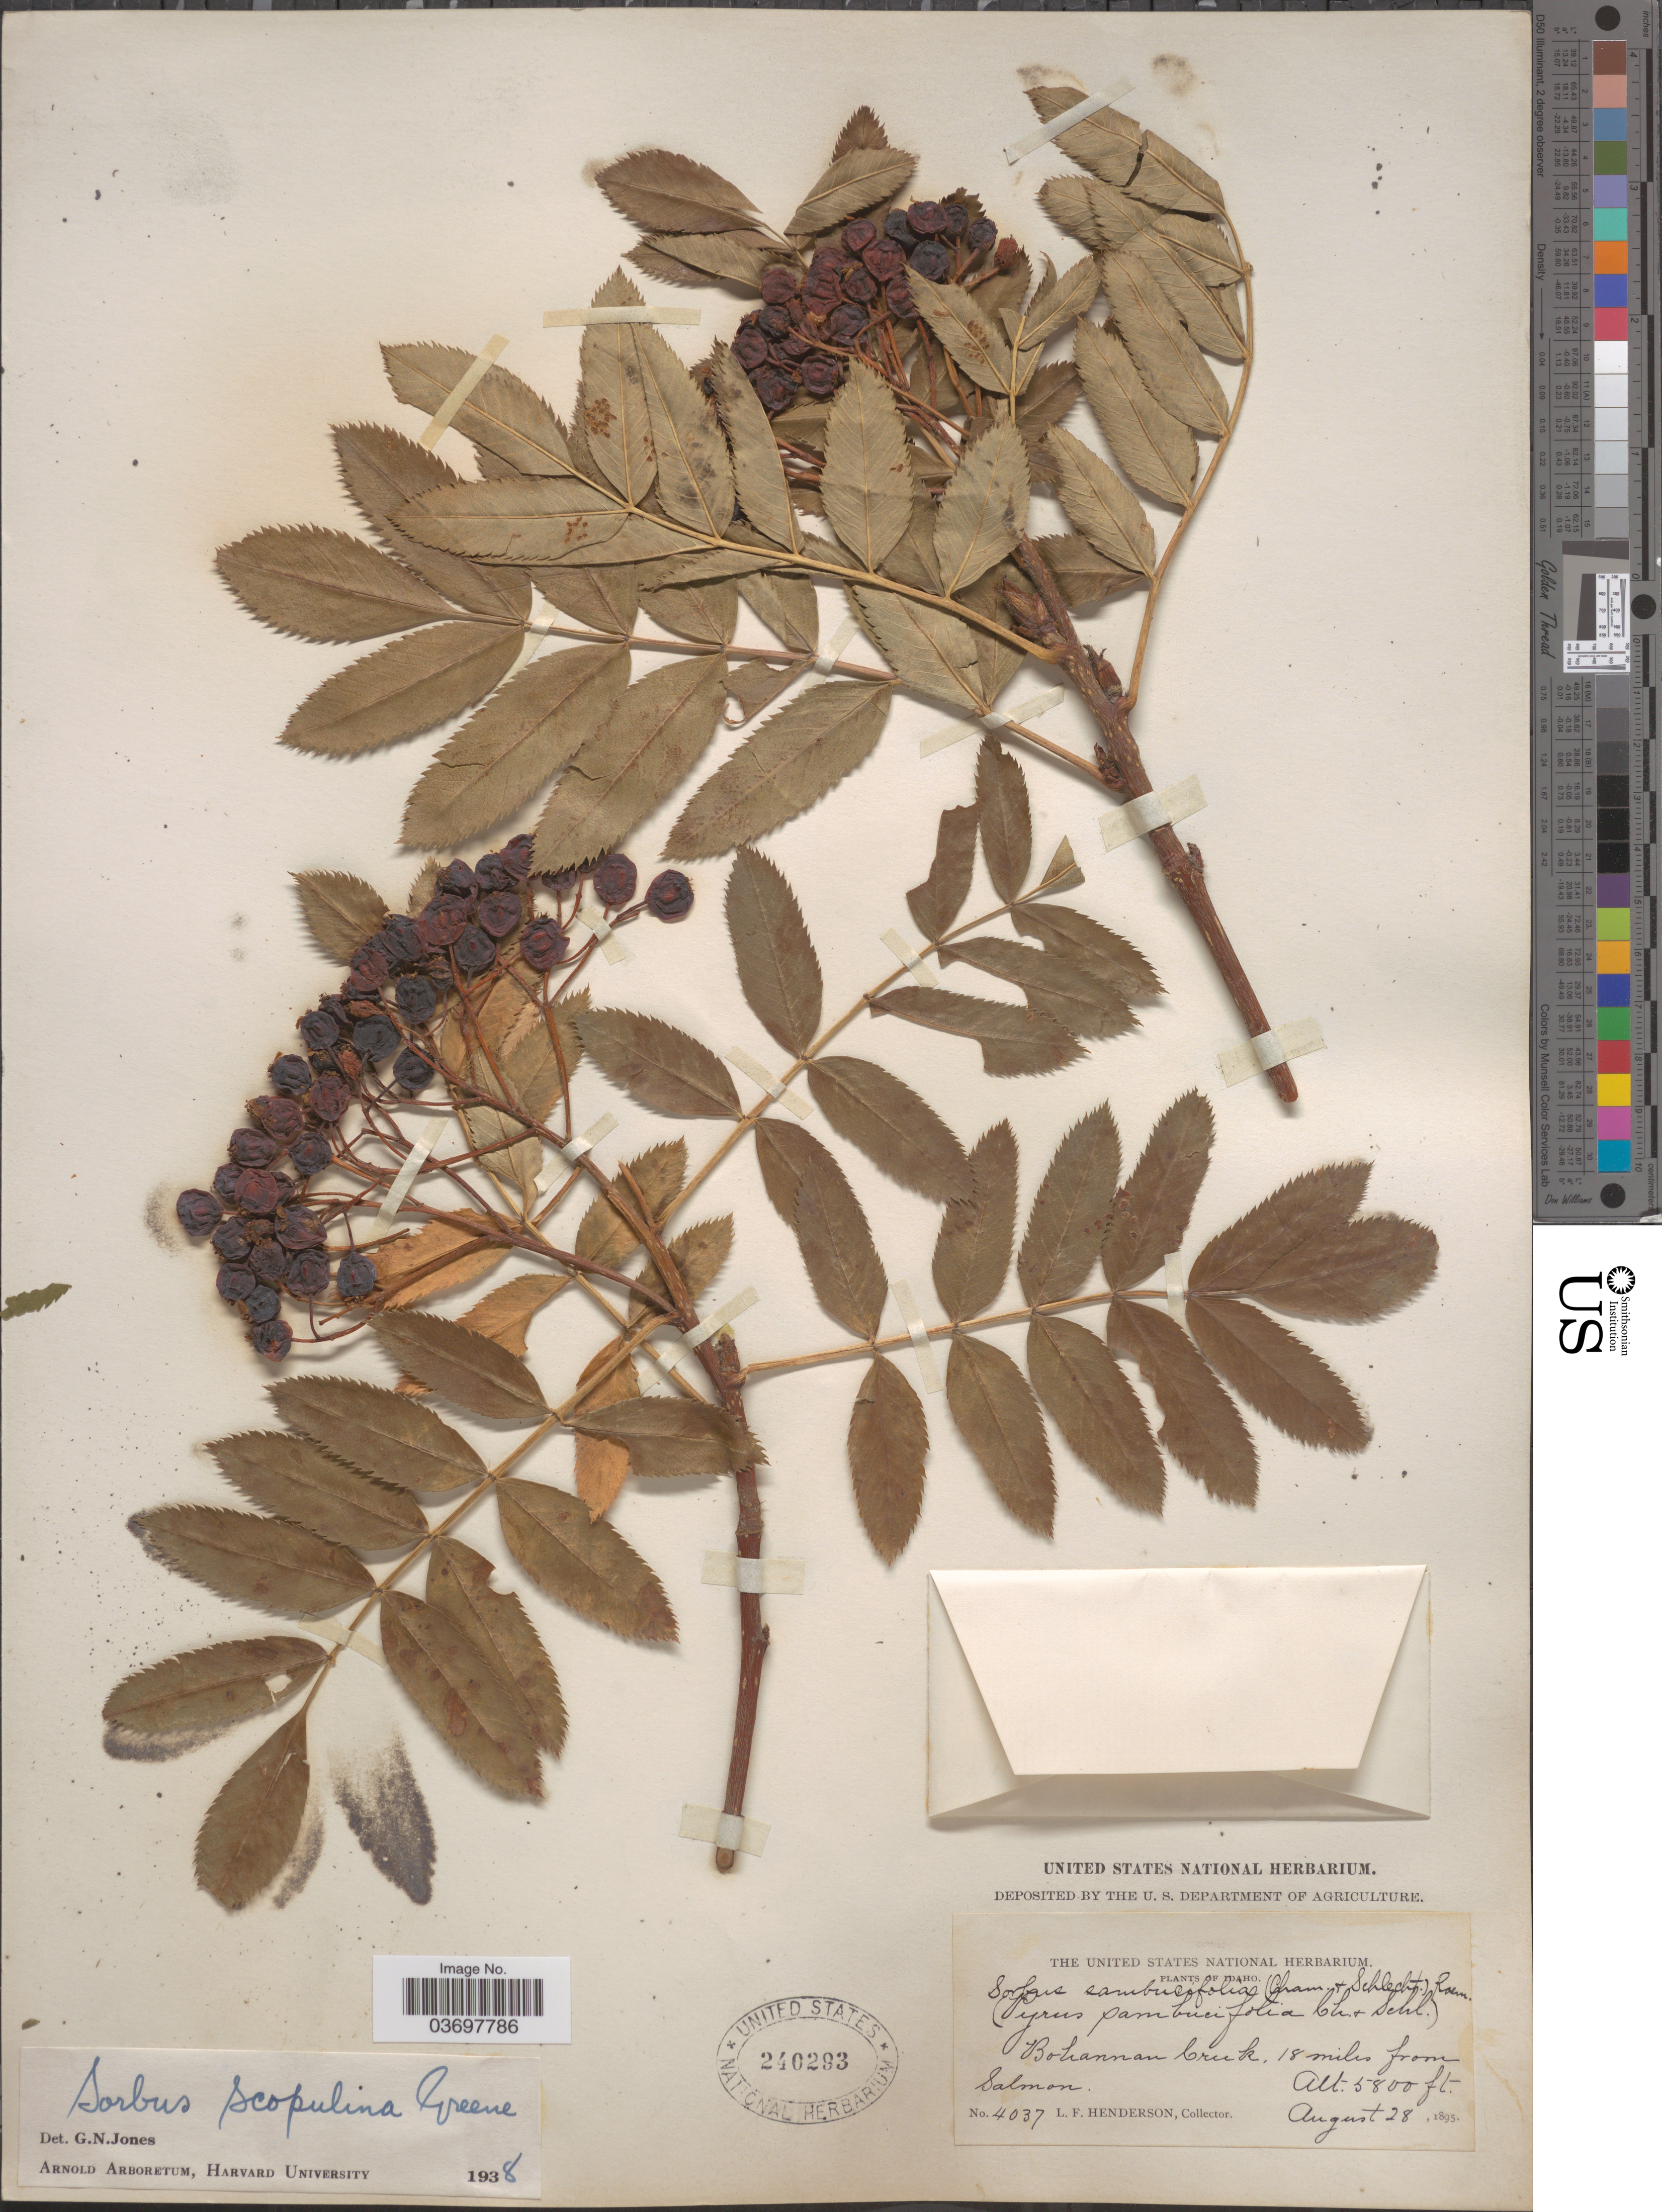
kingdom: Plantae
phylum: Tracheophyta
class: Magnoliopsida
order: Rosales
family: Rosaceae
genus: Sorbus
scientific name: Sorbus scopulina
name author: Greene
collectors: L. Henderson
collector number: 4037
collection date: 1895-08-28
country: United States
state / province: Idaho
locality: Bohannon Creek, 18 miles from Salmon.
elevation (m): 1768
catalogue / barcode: US 240293